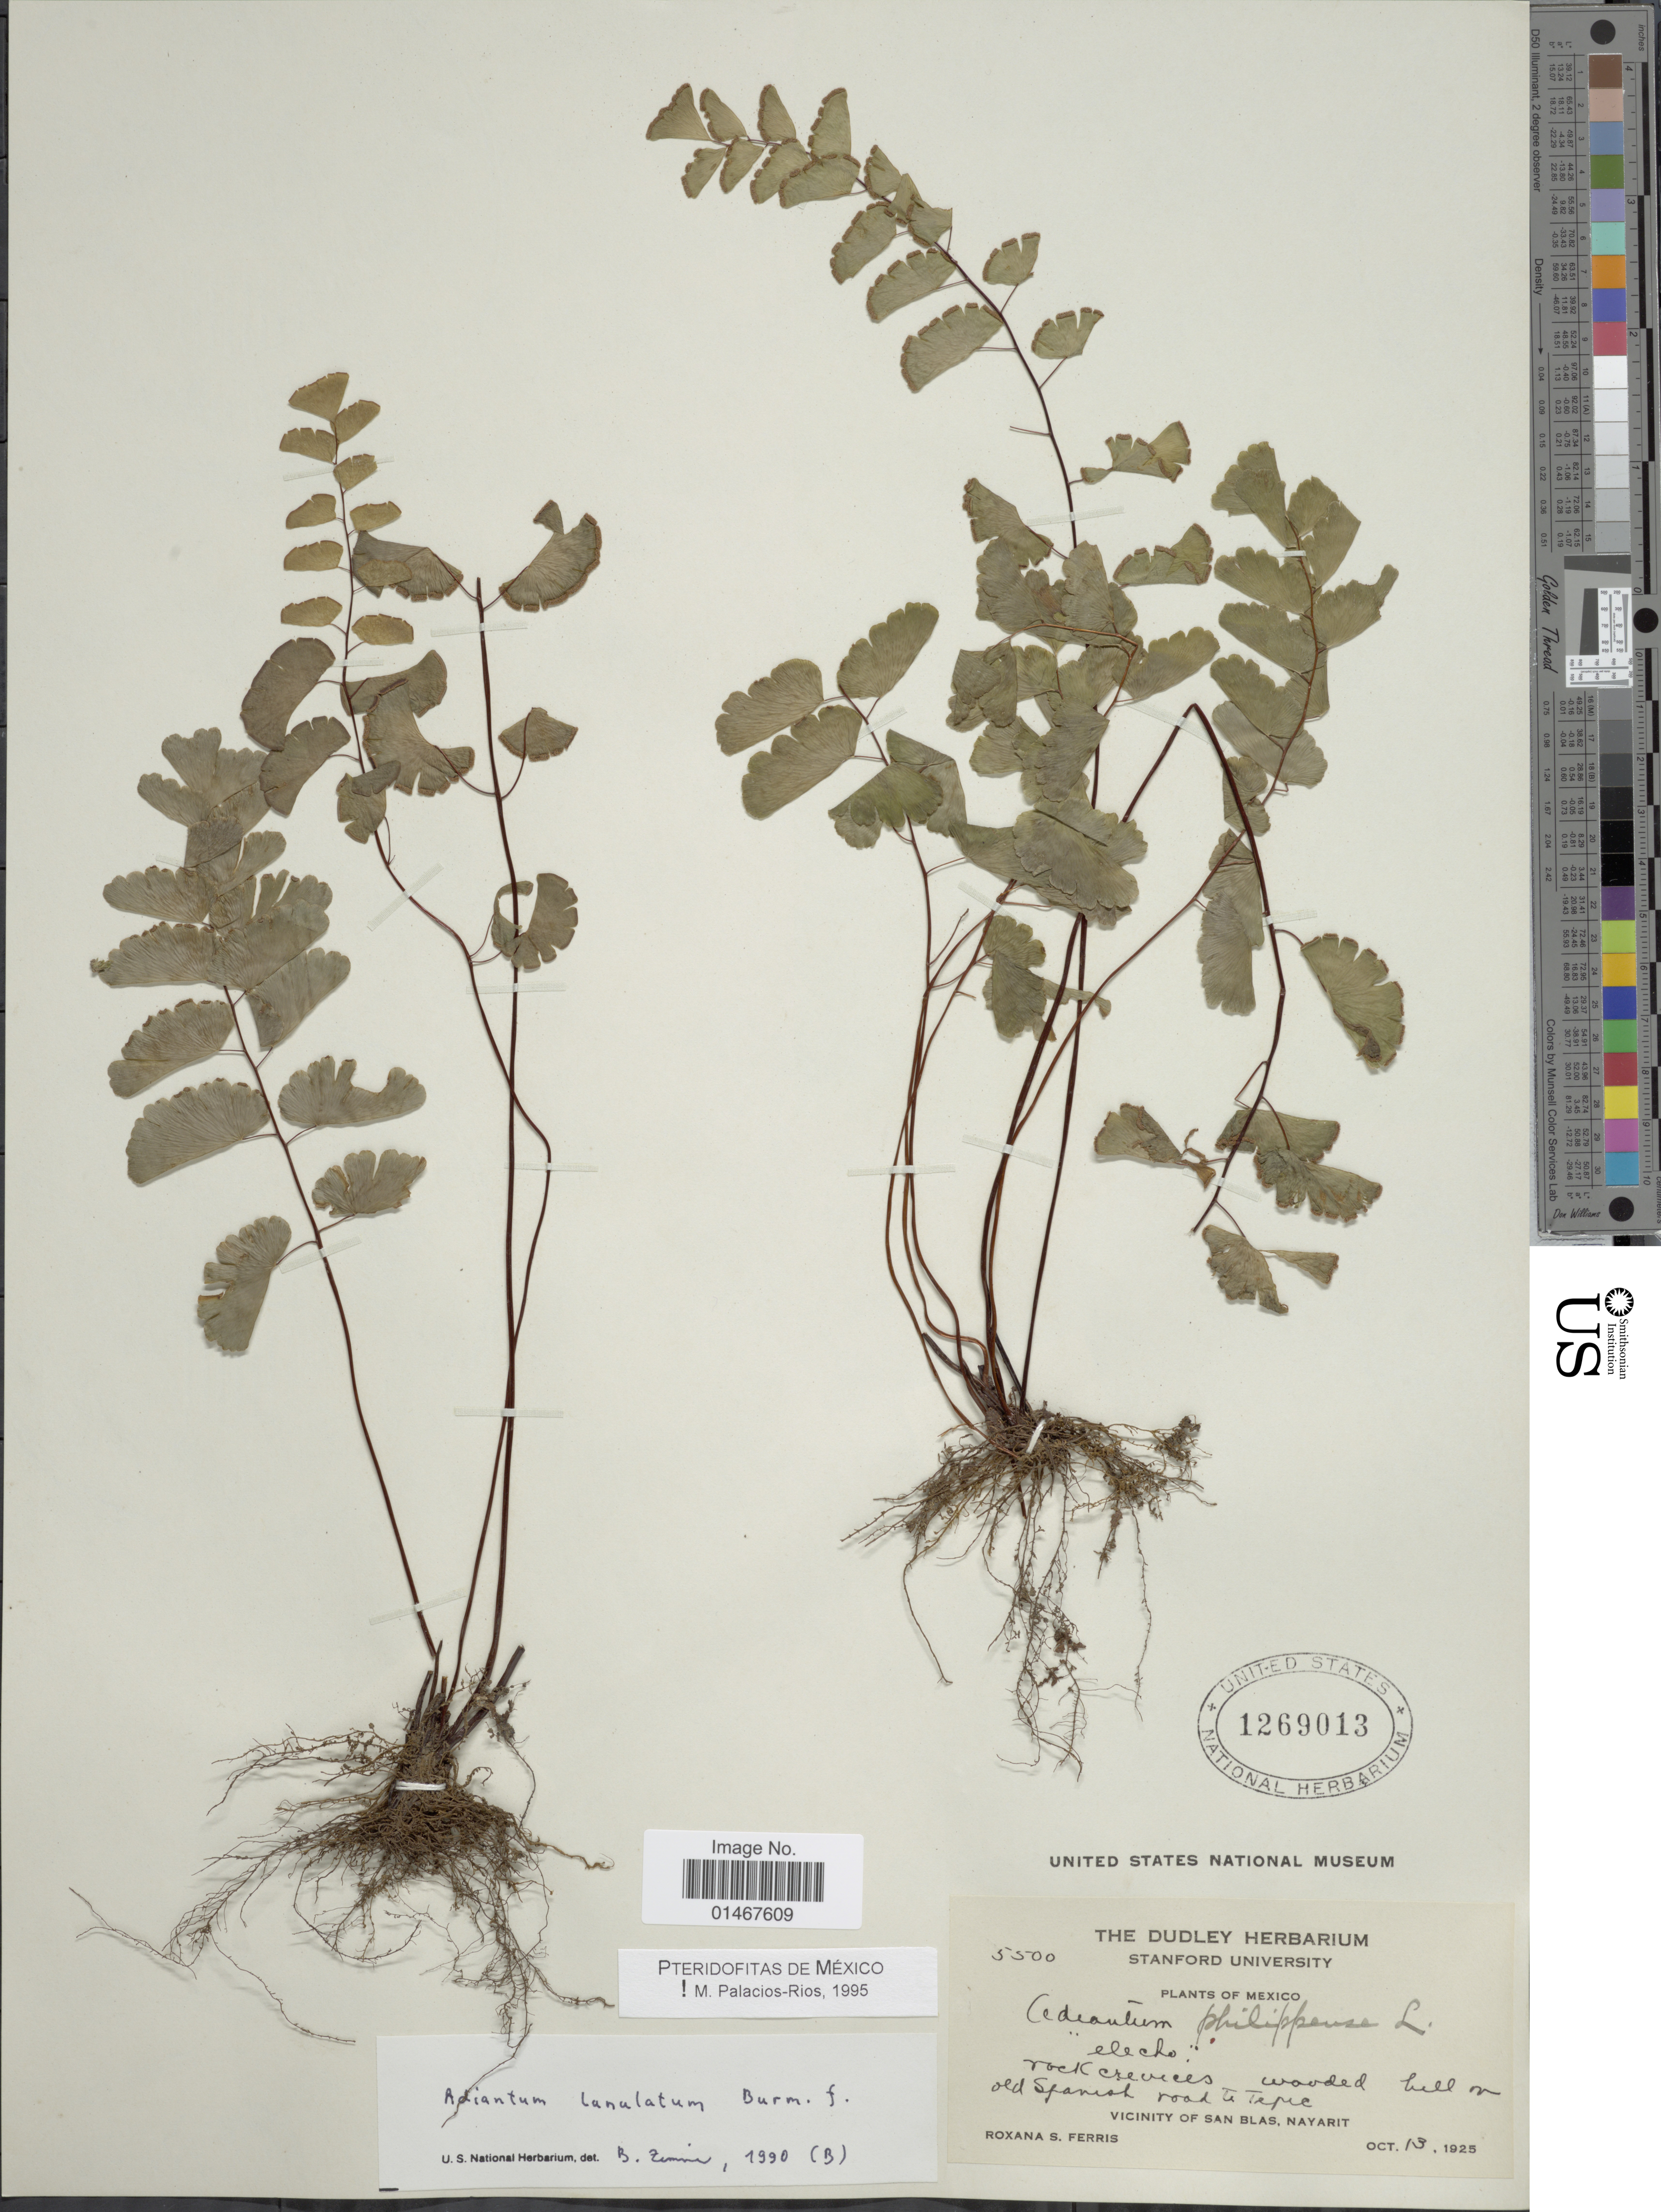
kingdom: Plantae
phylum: Tracheophyta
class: Polypodiopsida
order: Polypodiales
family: Pteridaceae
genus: Adiantum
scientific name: Adiantum philippense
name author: L.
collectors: R. S. Ferris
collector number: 5500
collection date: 1925-10-13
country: Mexico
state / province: Nayarit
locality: Wooded hill on old Spanish road to Tepic. Vicinity of San Blas.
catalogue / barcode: US 1269013